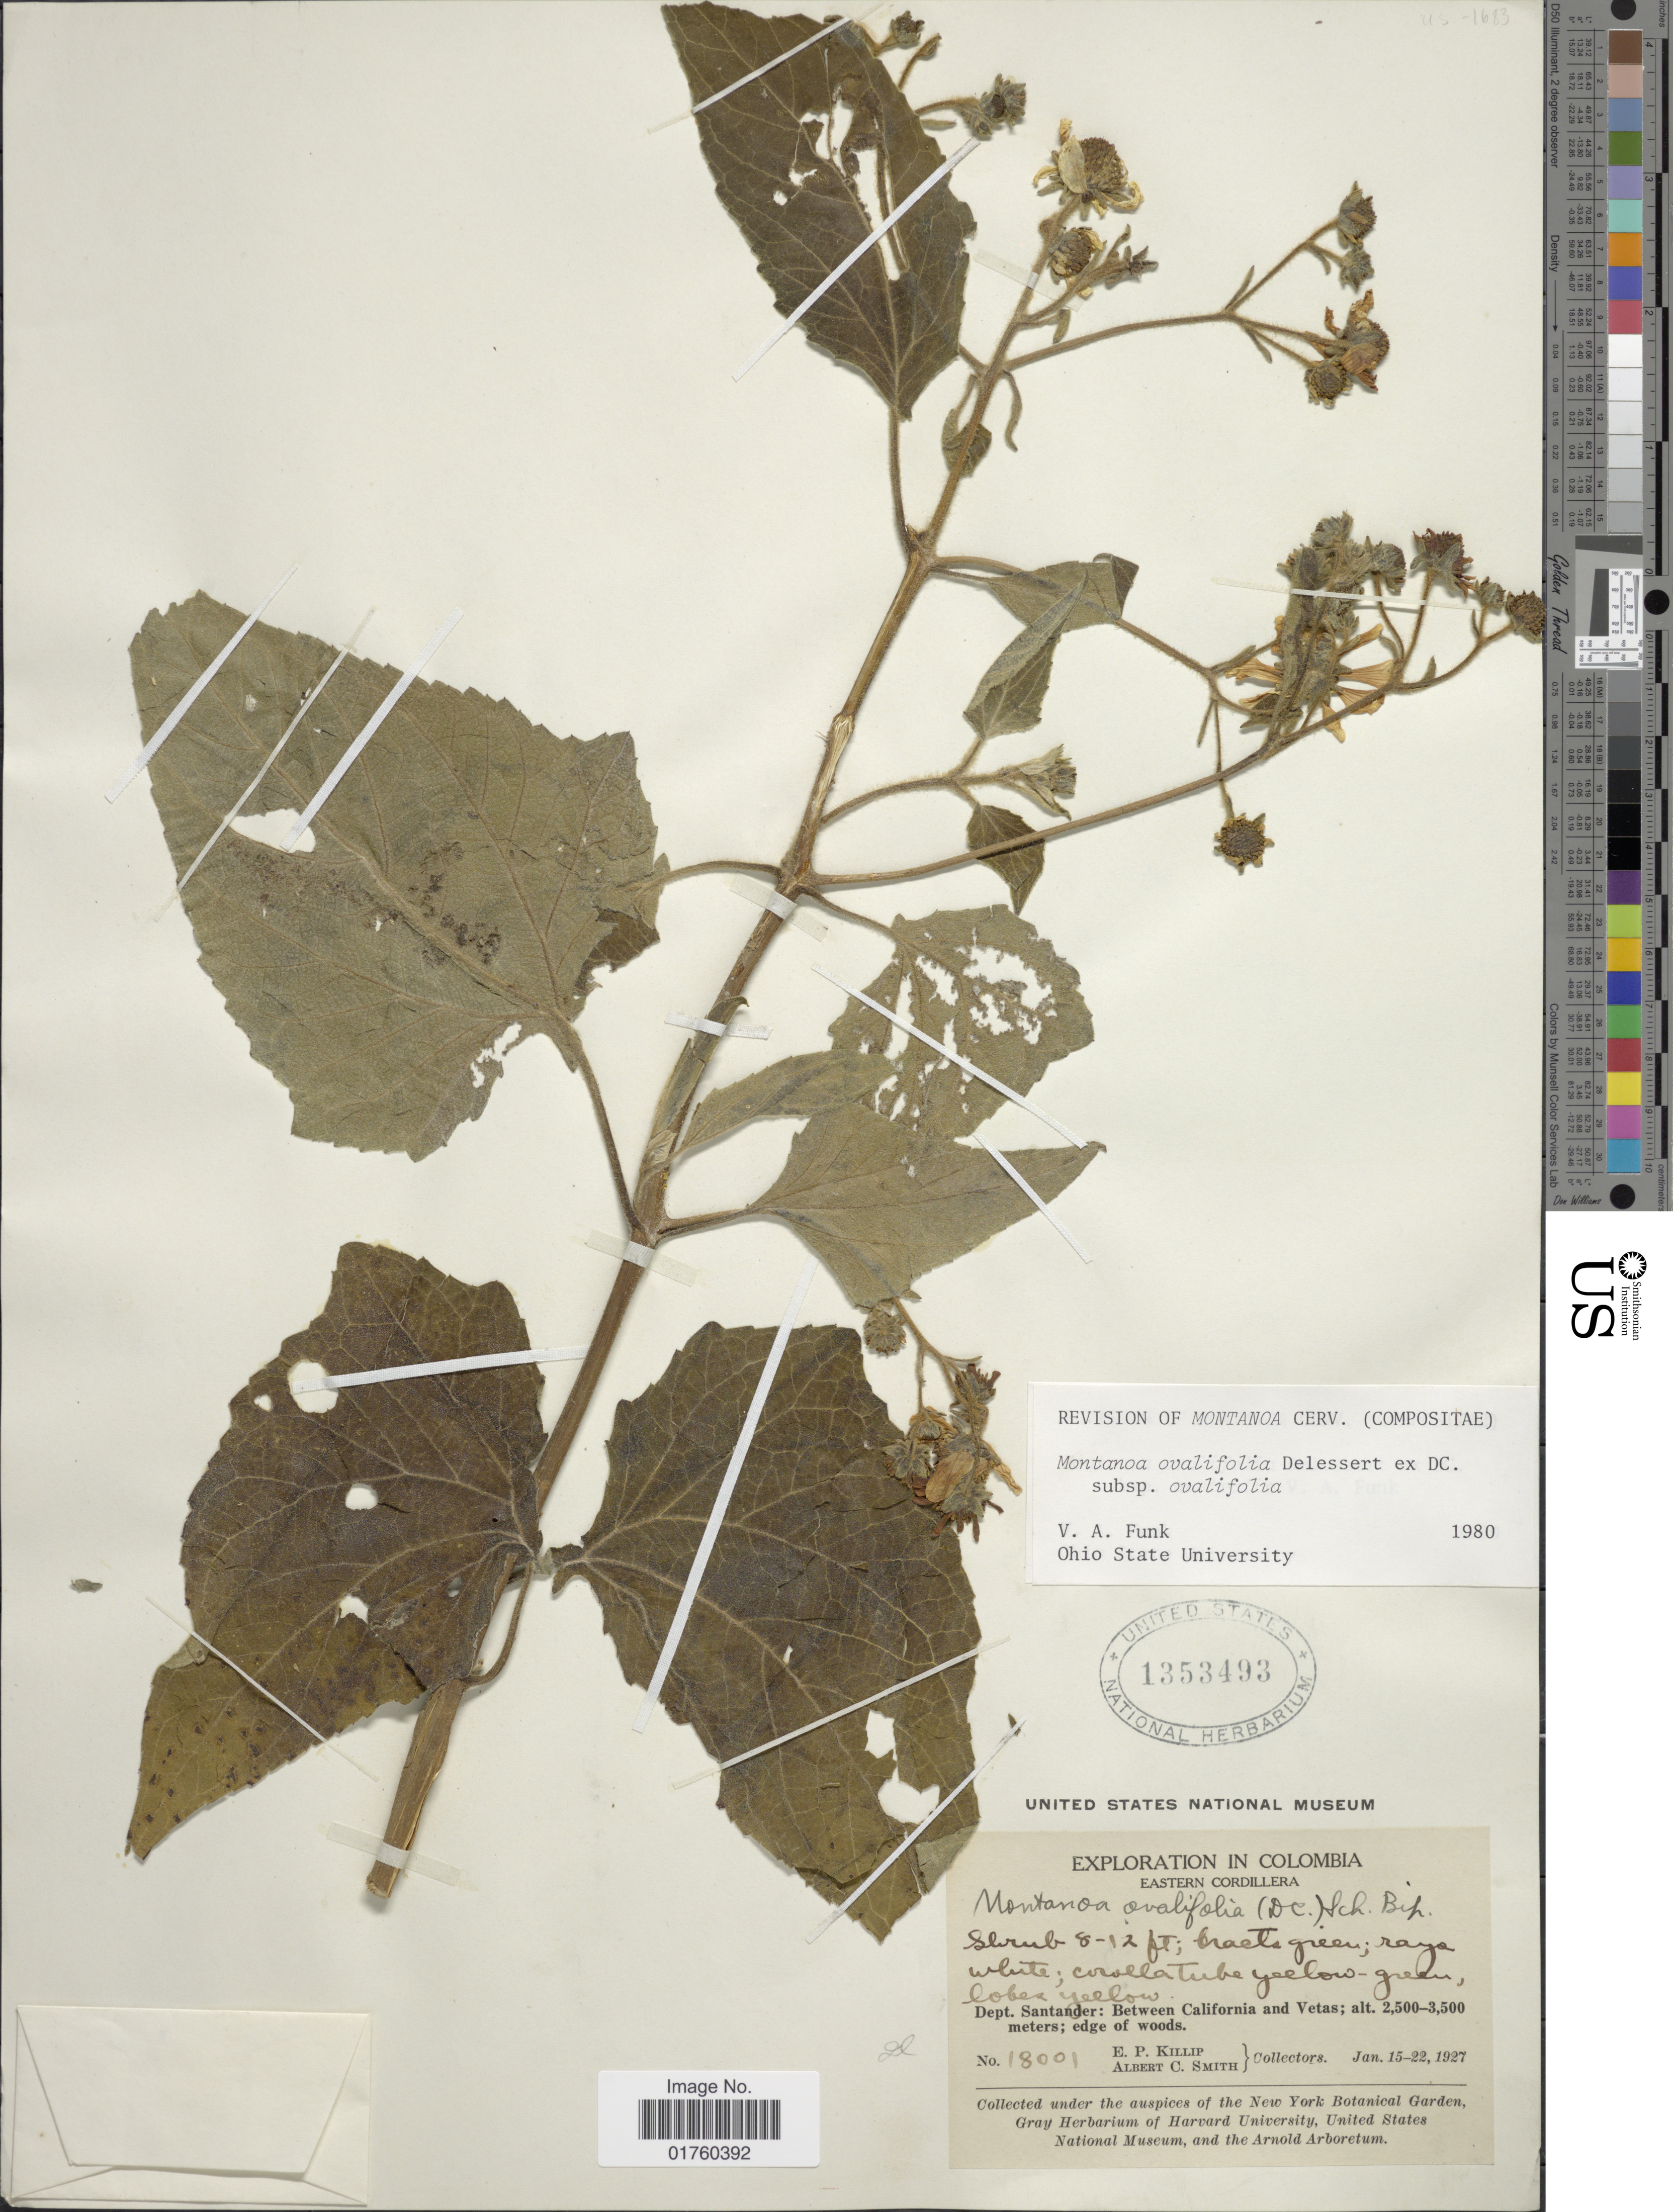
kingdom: Plantae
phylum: Tracheophyta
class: Magnoliopsida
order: Asterales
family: Asteraceae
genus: Montanoa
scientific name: Montanoa ovalifolia subsp. ovalifolia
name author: DC.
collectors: E. P. Killip & A. C. Smith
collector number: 18001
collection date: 1927-01-15/1927-01-22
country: Colombia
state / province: Santander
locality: Eastern Cordillera: Between California and Vetas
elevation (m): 2500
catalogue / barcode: US 1353493